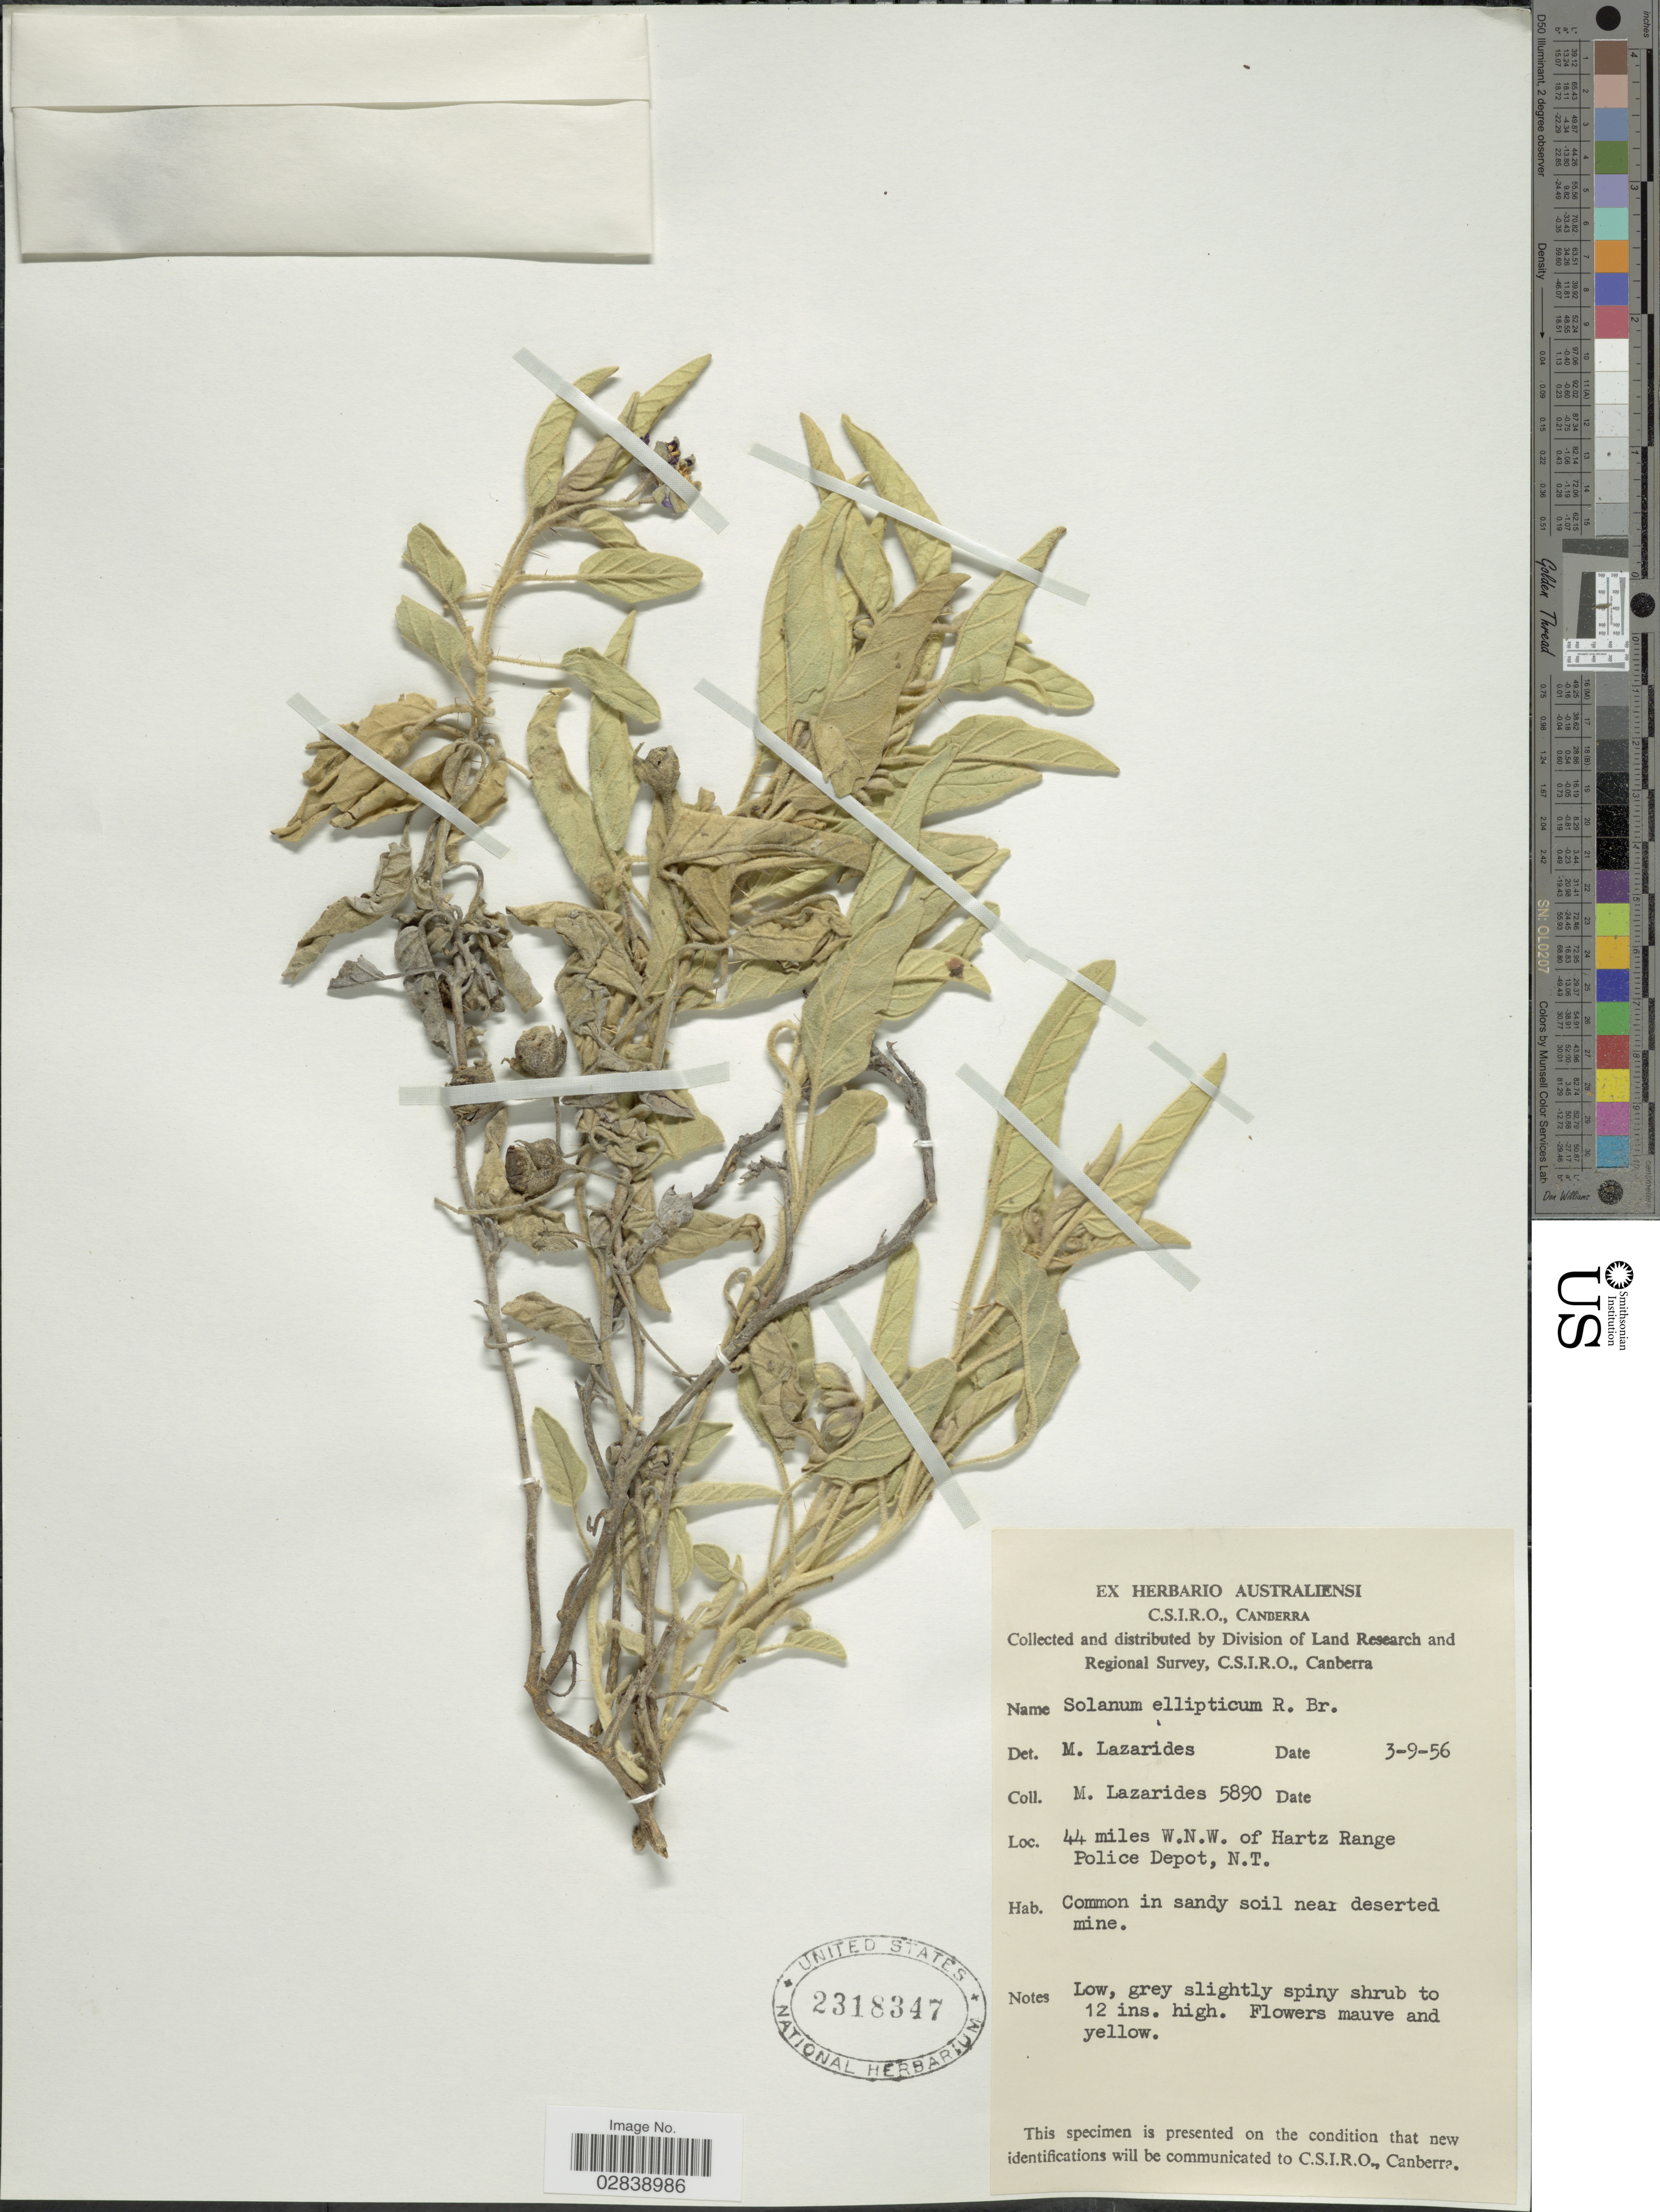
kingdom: Plantae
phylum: Tracheophyta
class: Magnoliopsida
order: Solanales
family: Solanaceae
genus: Solanum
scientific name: Solanum ellipticum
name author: R. Br.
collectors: M. Lazarides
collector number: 5890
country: Australia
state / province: Northern Territory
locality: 44 miles W.N.W. of Hartz Range Police Depot, N.T.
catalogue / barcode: US 2318347